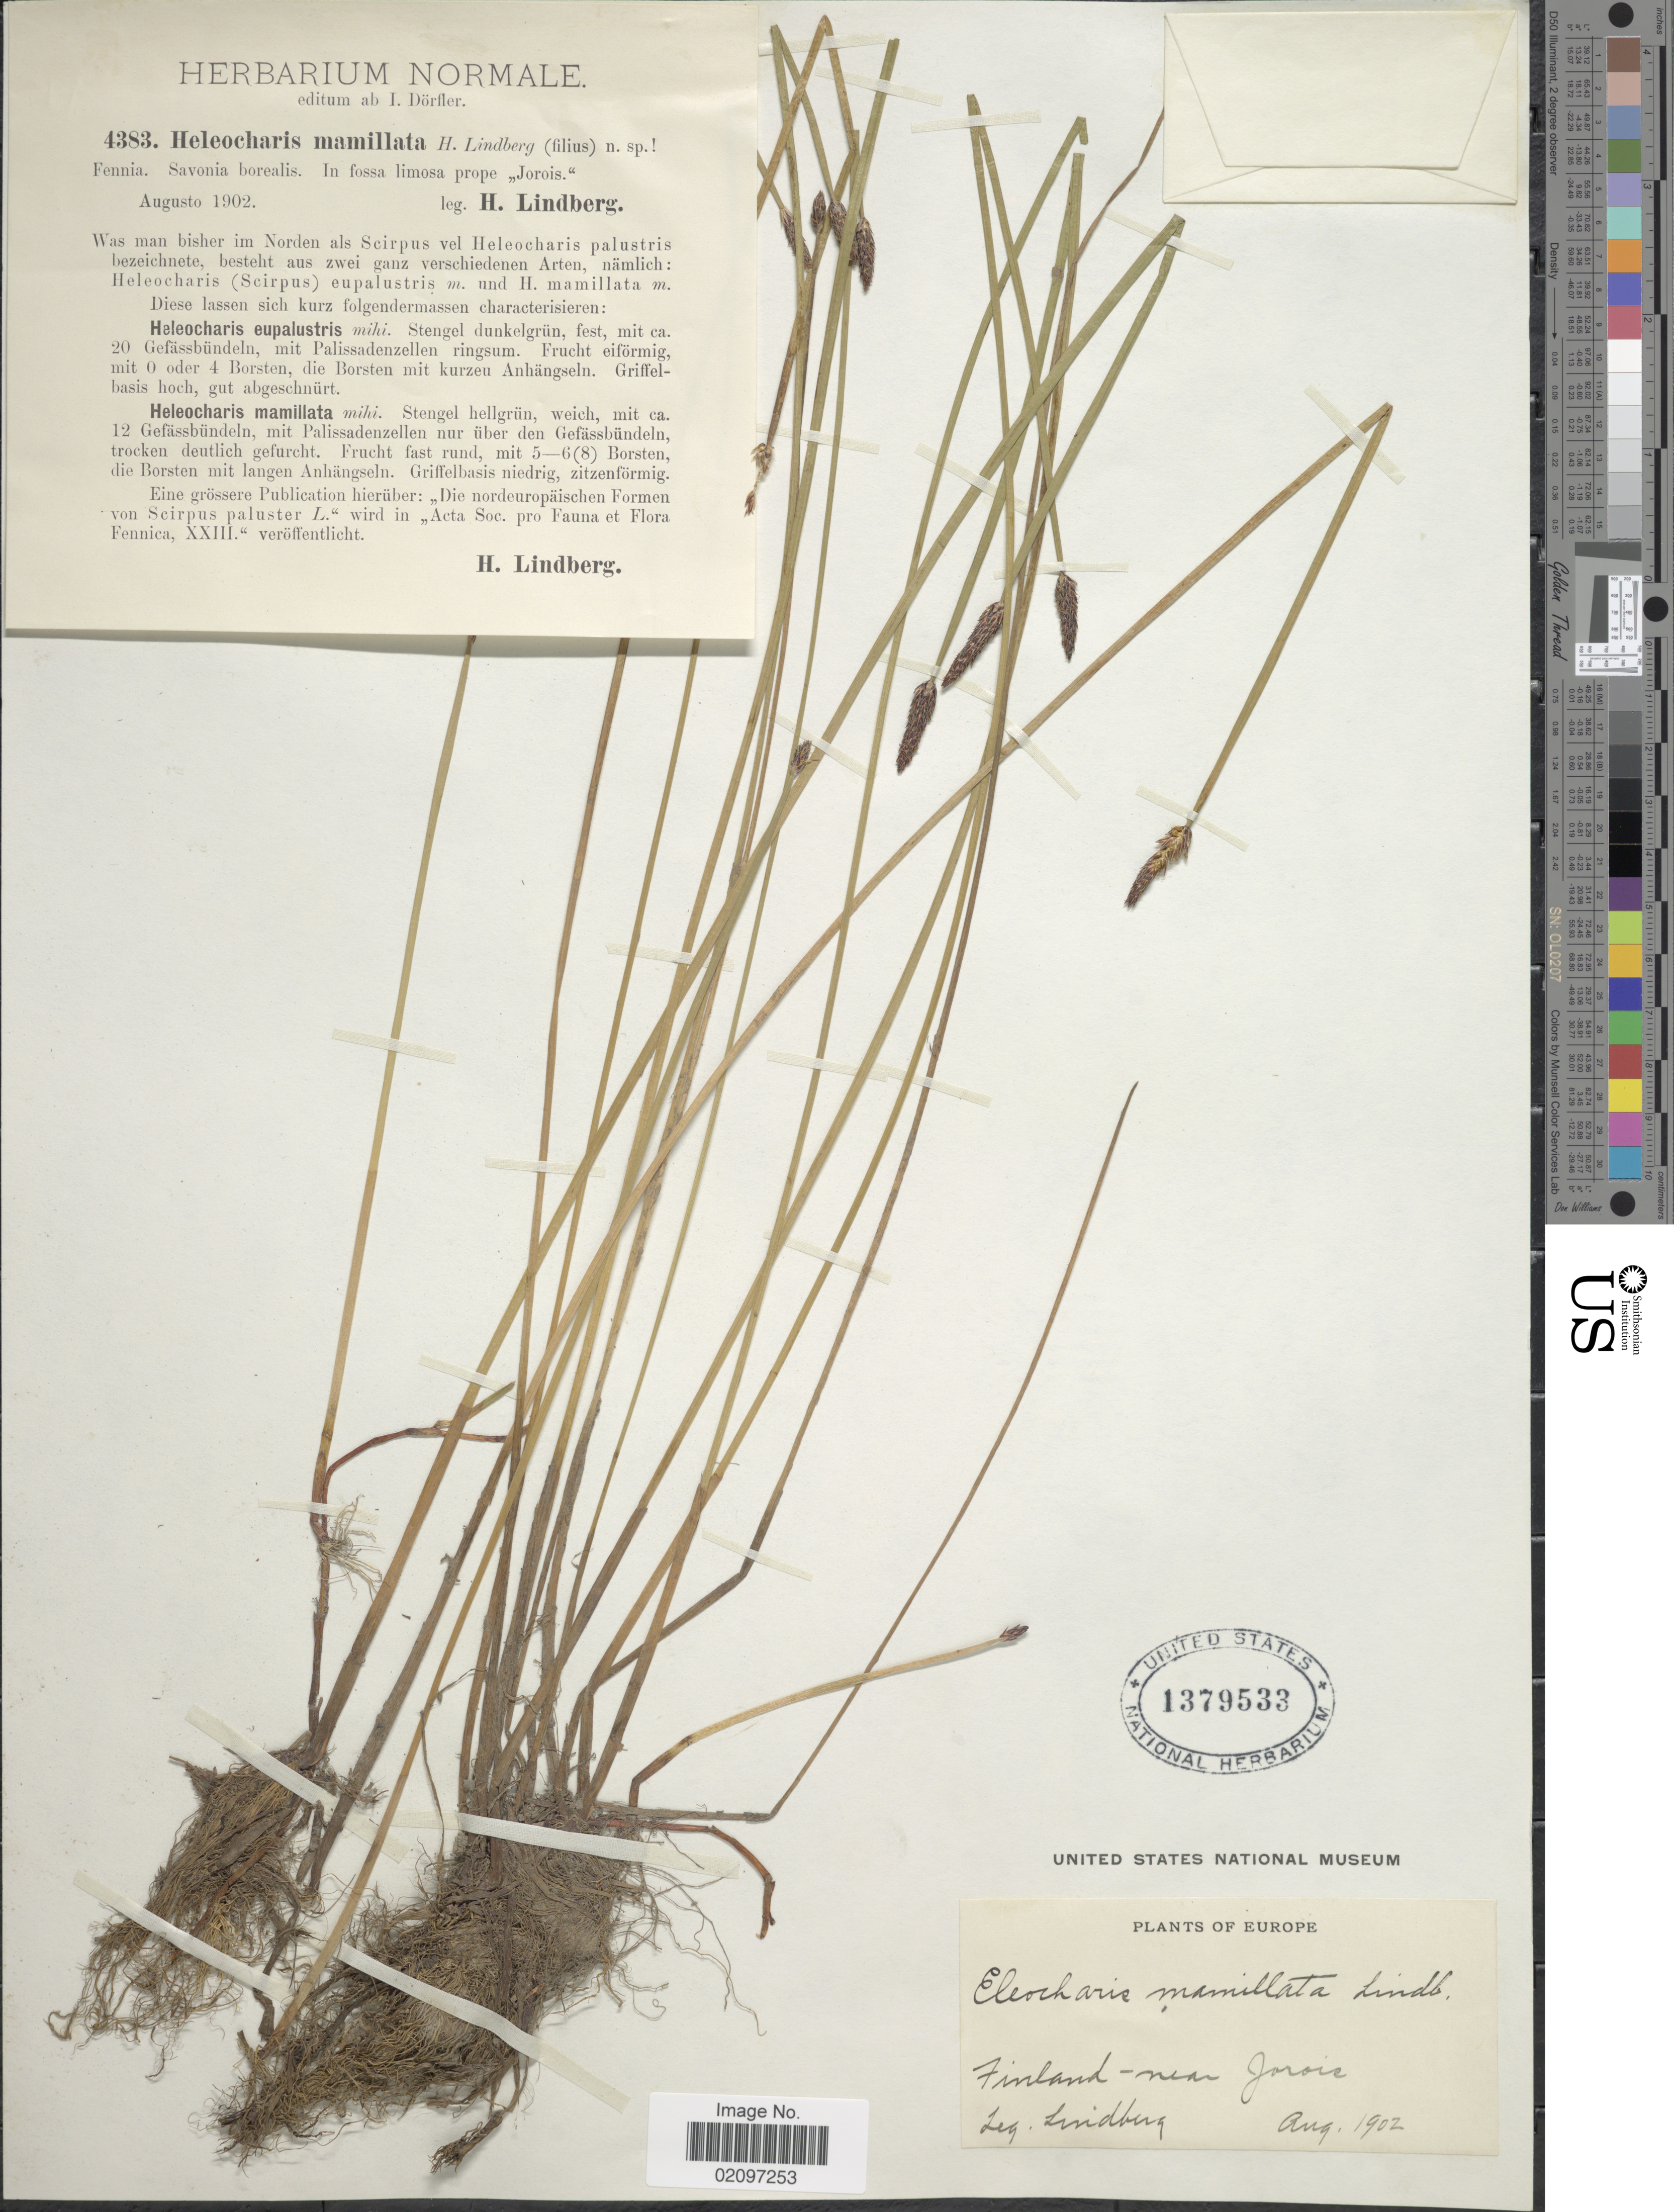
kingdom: Plantae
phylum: Tracheophyta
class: Liliopsida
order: Poales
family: Cyperaceae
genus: Eleocharis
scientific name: Eleocharis mamillata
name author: (H. Lindb.) H. Lindb.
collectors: -- Lindberg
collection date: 1902-08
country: Finland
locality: Finland near Jorois, Europe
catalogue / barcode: US 1379533